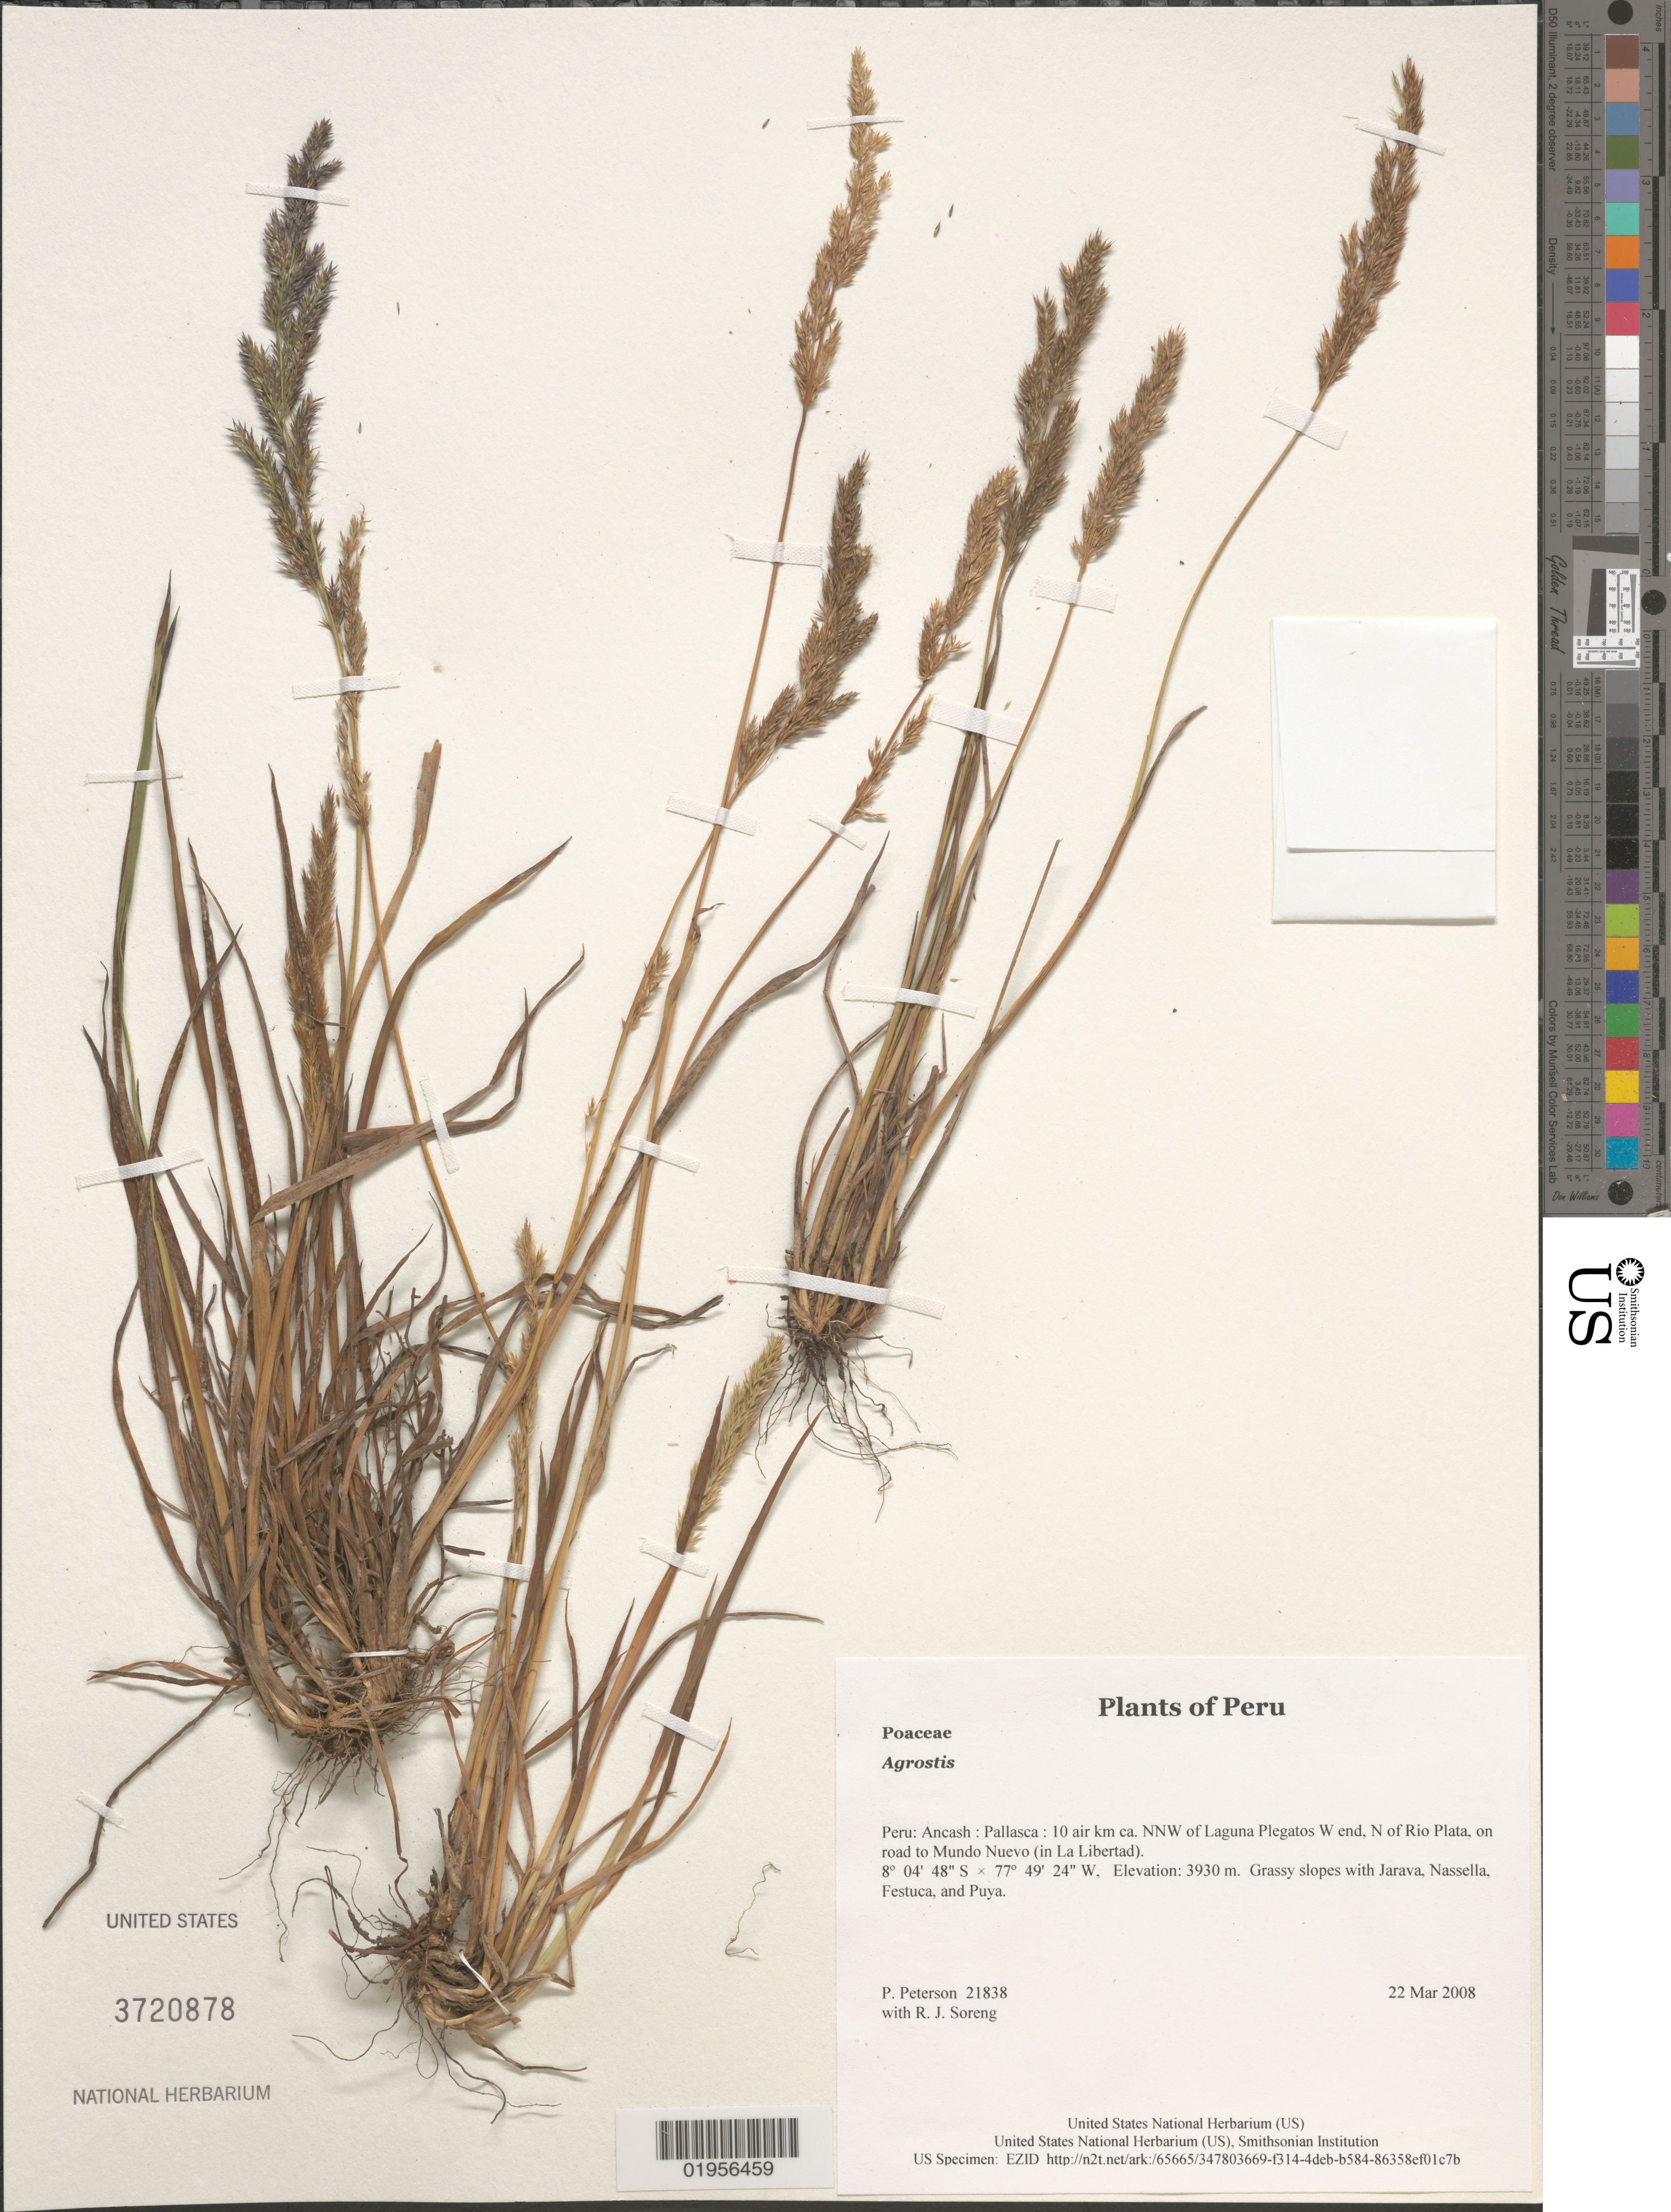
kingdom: Plantae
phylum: Tracheophyta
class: Liliopsida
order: Poales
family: Poaceae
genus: Agrostis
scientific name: Agrostis sp.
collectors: P. M. Peterson & R. J. Soreng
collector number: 21838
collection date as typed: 22 Mar 2008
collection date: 2008-03-22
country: Peru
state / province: Ancash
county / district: Pallasca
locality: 10 air km ca. NNW of Laguna Plegatos W end, N of Rio Plata, on road to Mundo Nuevo (in La Libertad)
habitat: Grassy slopes with Jarava, Nassella, Festuca, and Puya.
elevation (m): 3930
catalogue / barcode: US 3720878